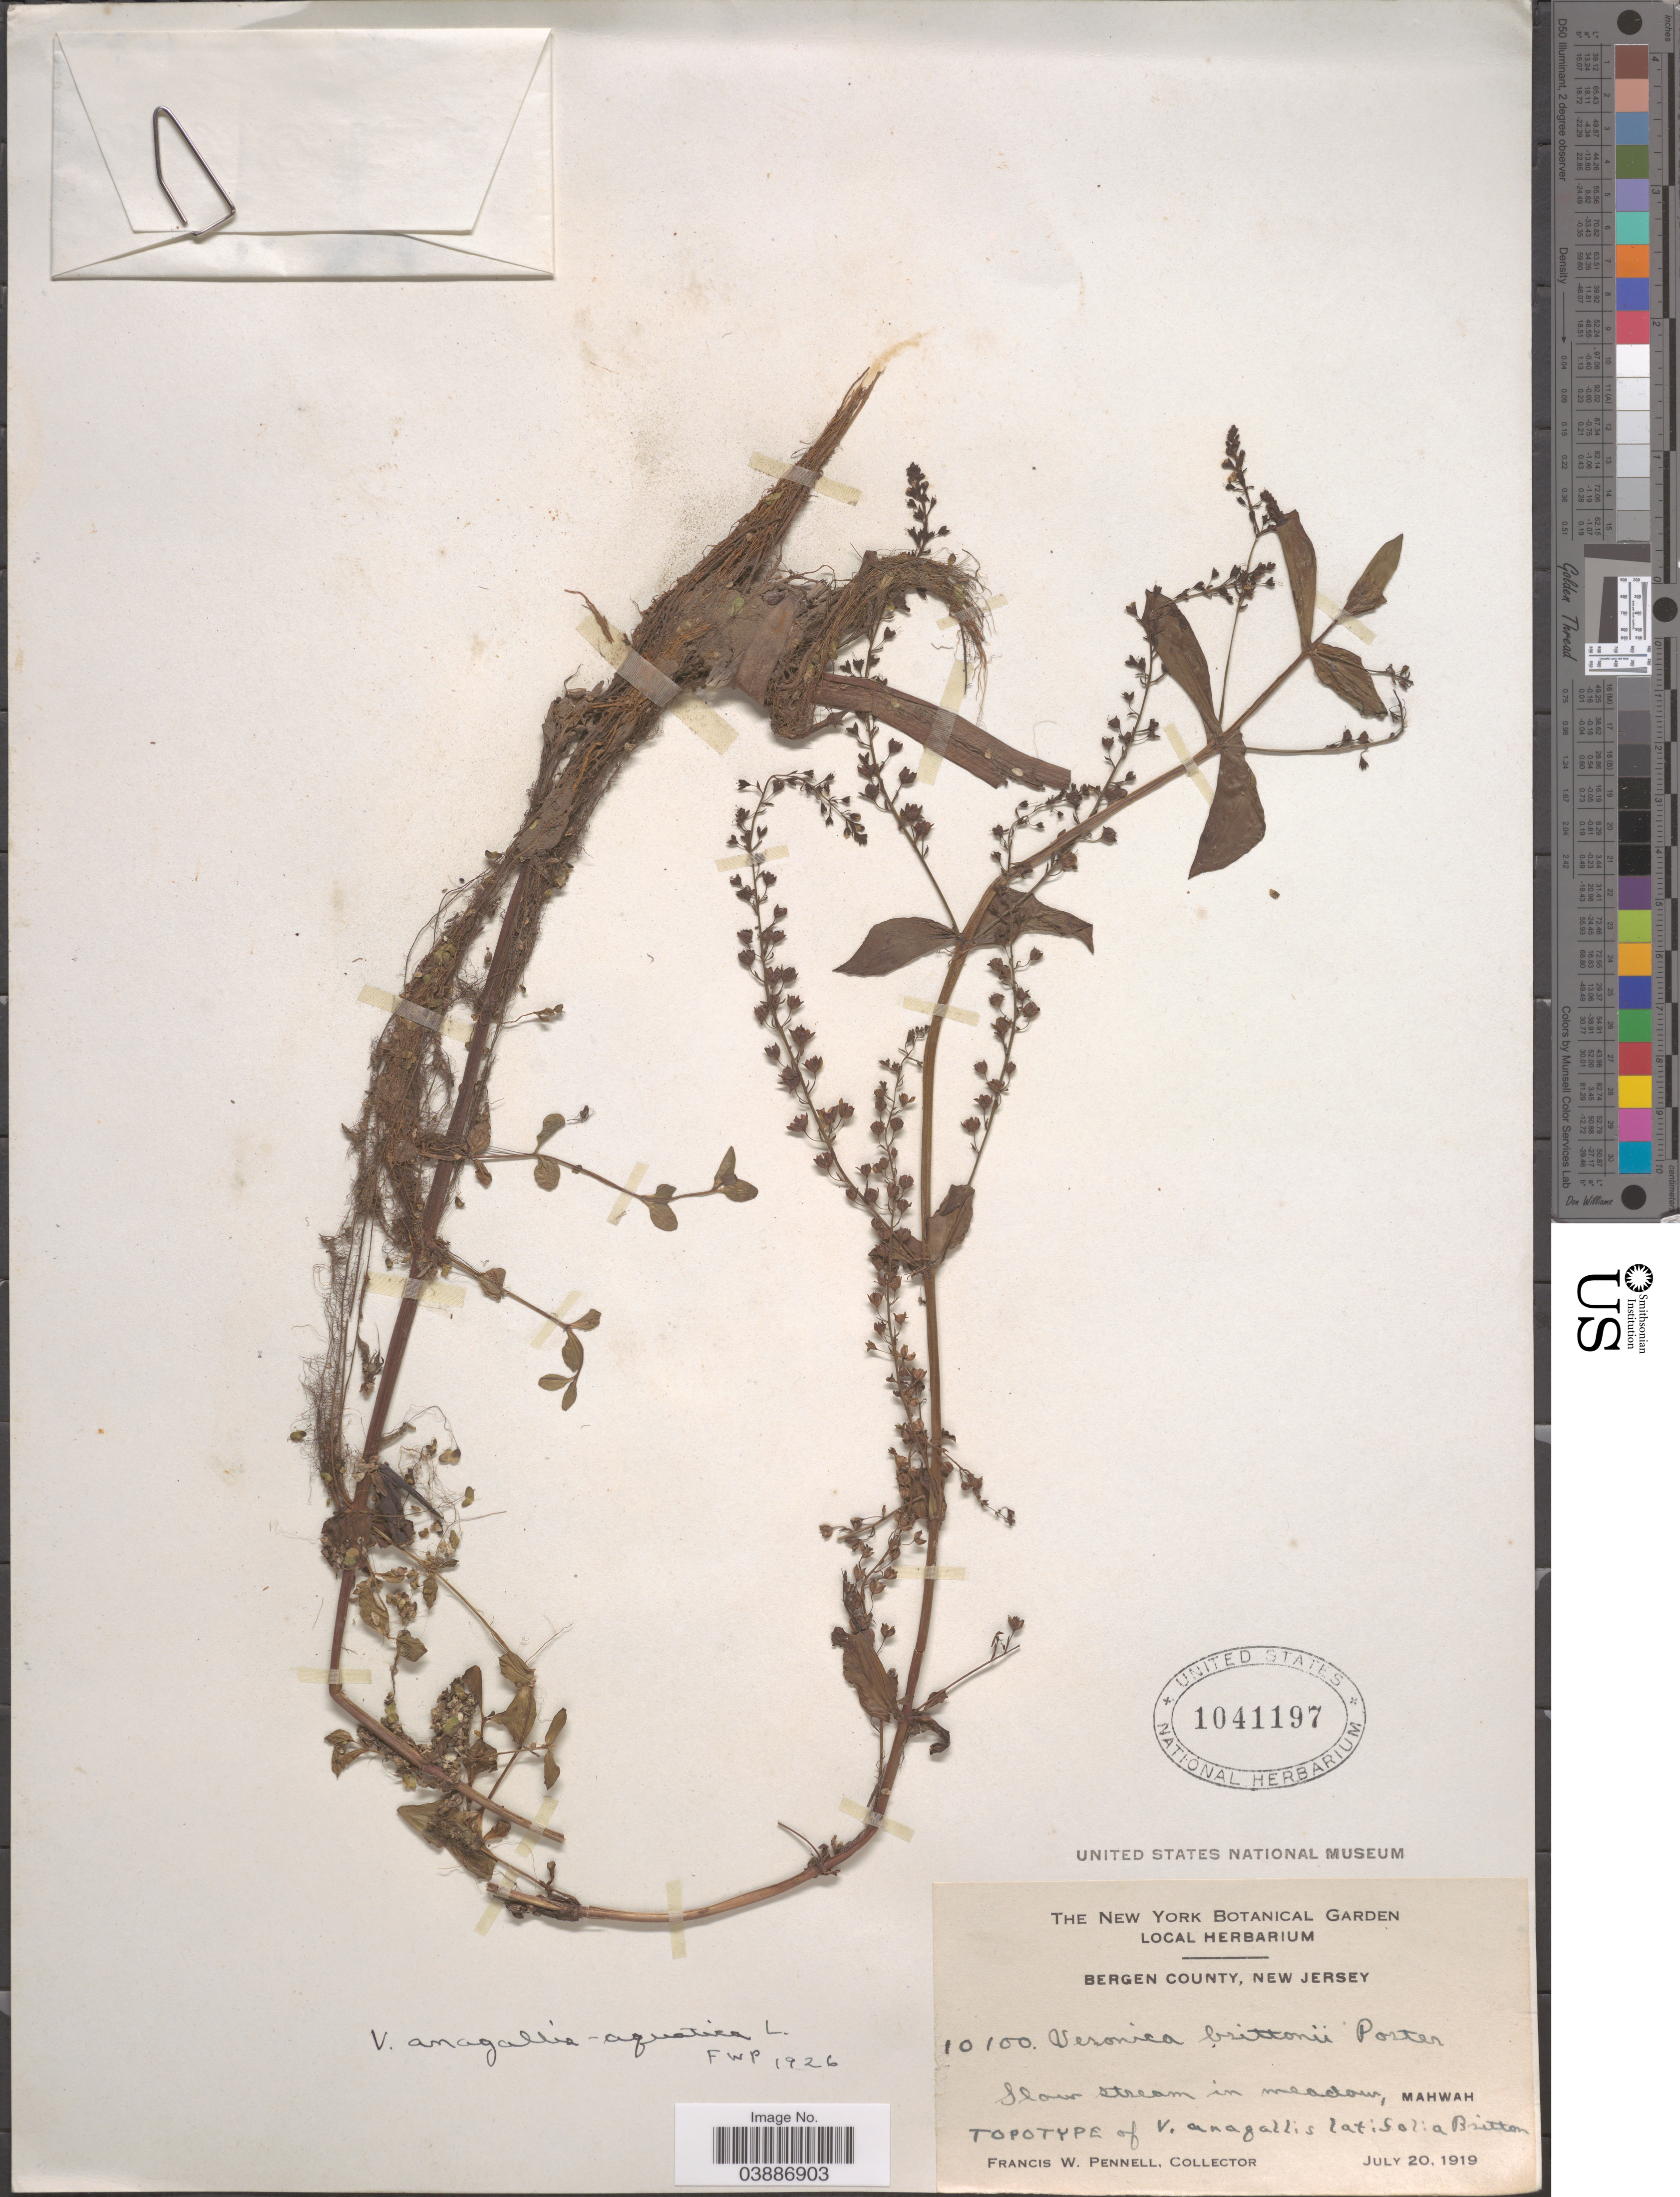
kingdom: Plantae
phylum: Tracheophyta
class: Magnoliopsida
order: Lamiales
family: Plantaginaceae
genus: Veronica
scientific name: Veronica anagallis-aquatica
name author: L.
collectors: F. W. Pennell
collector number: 10100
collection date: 1919-07-20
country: United States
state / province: New Jersey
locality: Bergen County. Mahwah.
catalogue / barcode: US 1041197